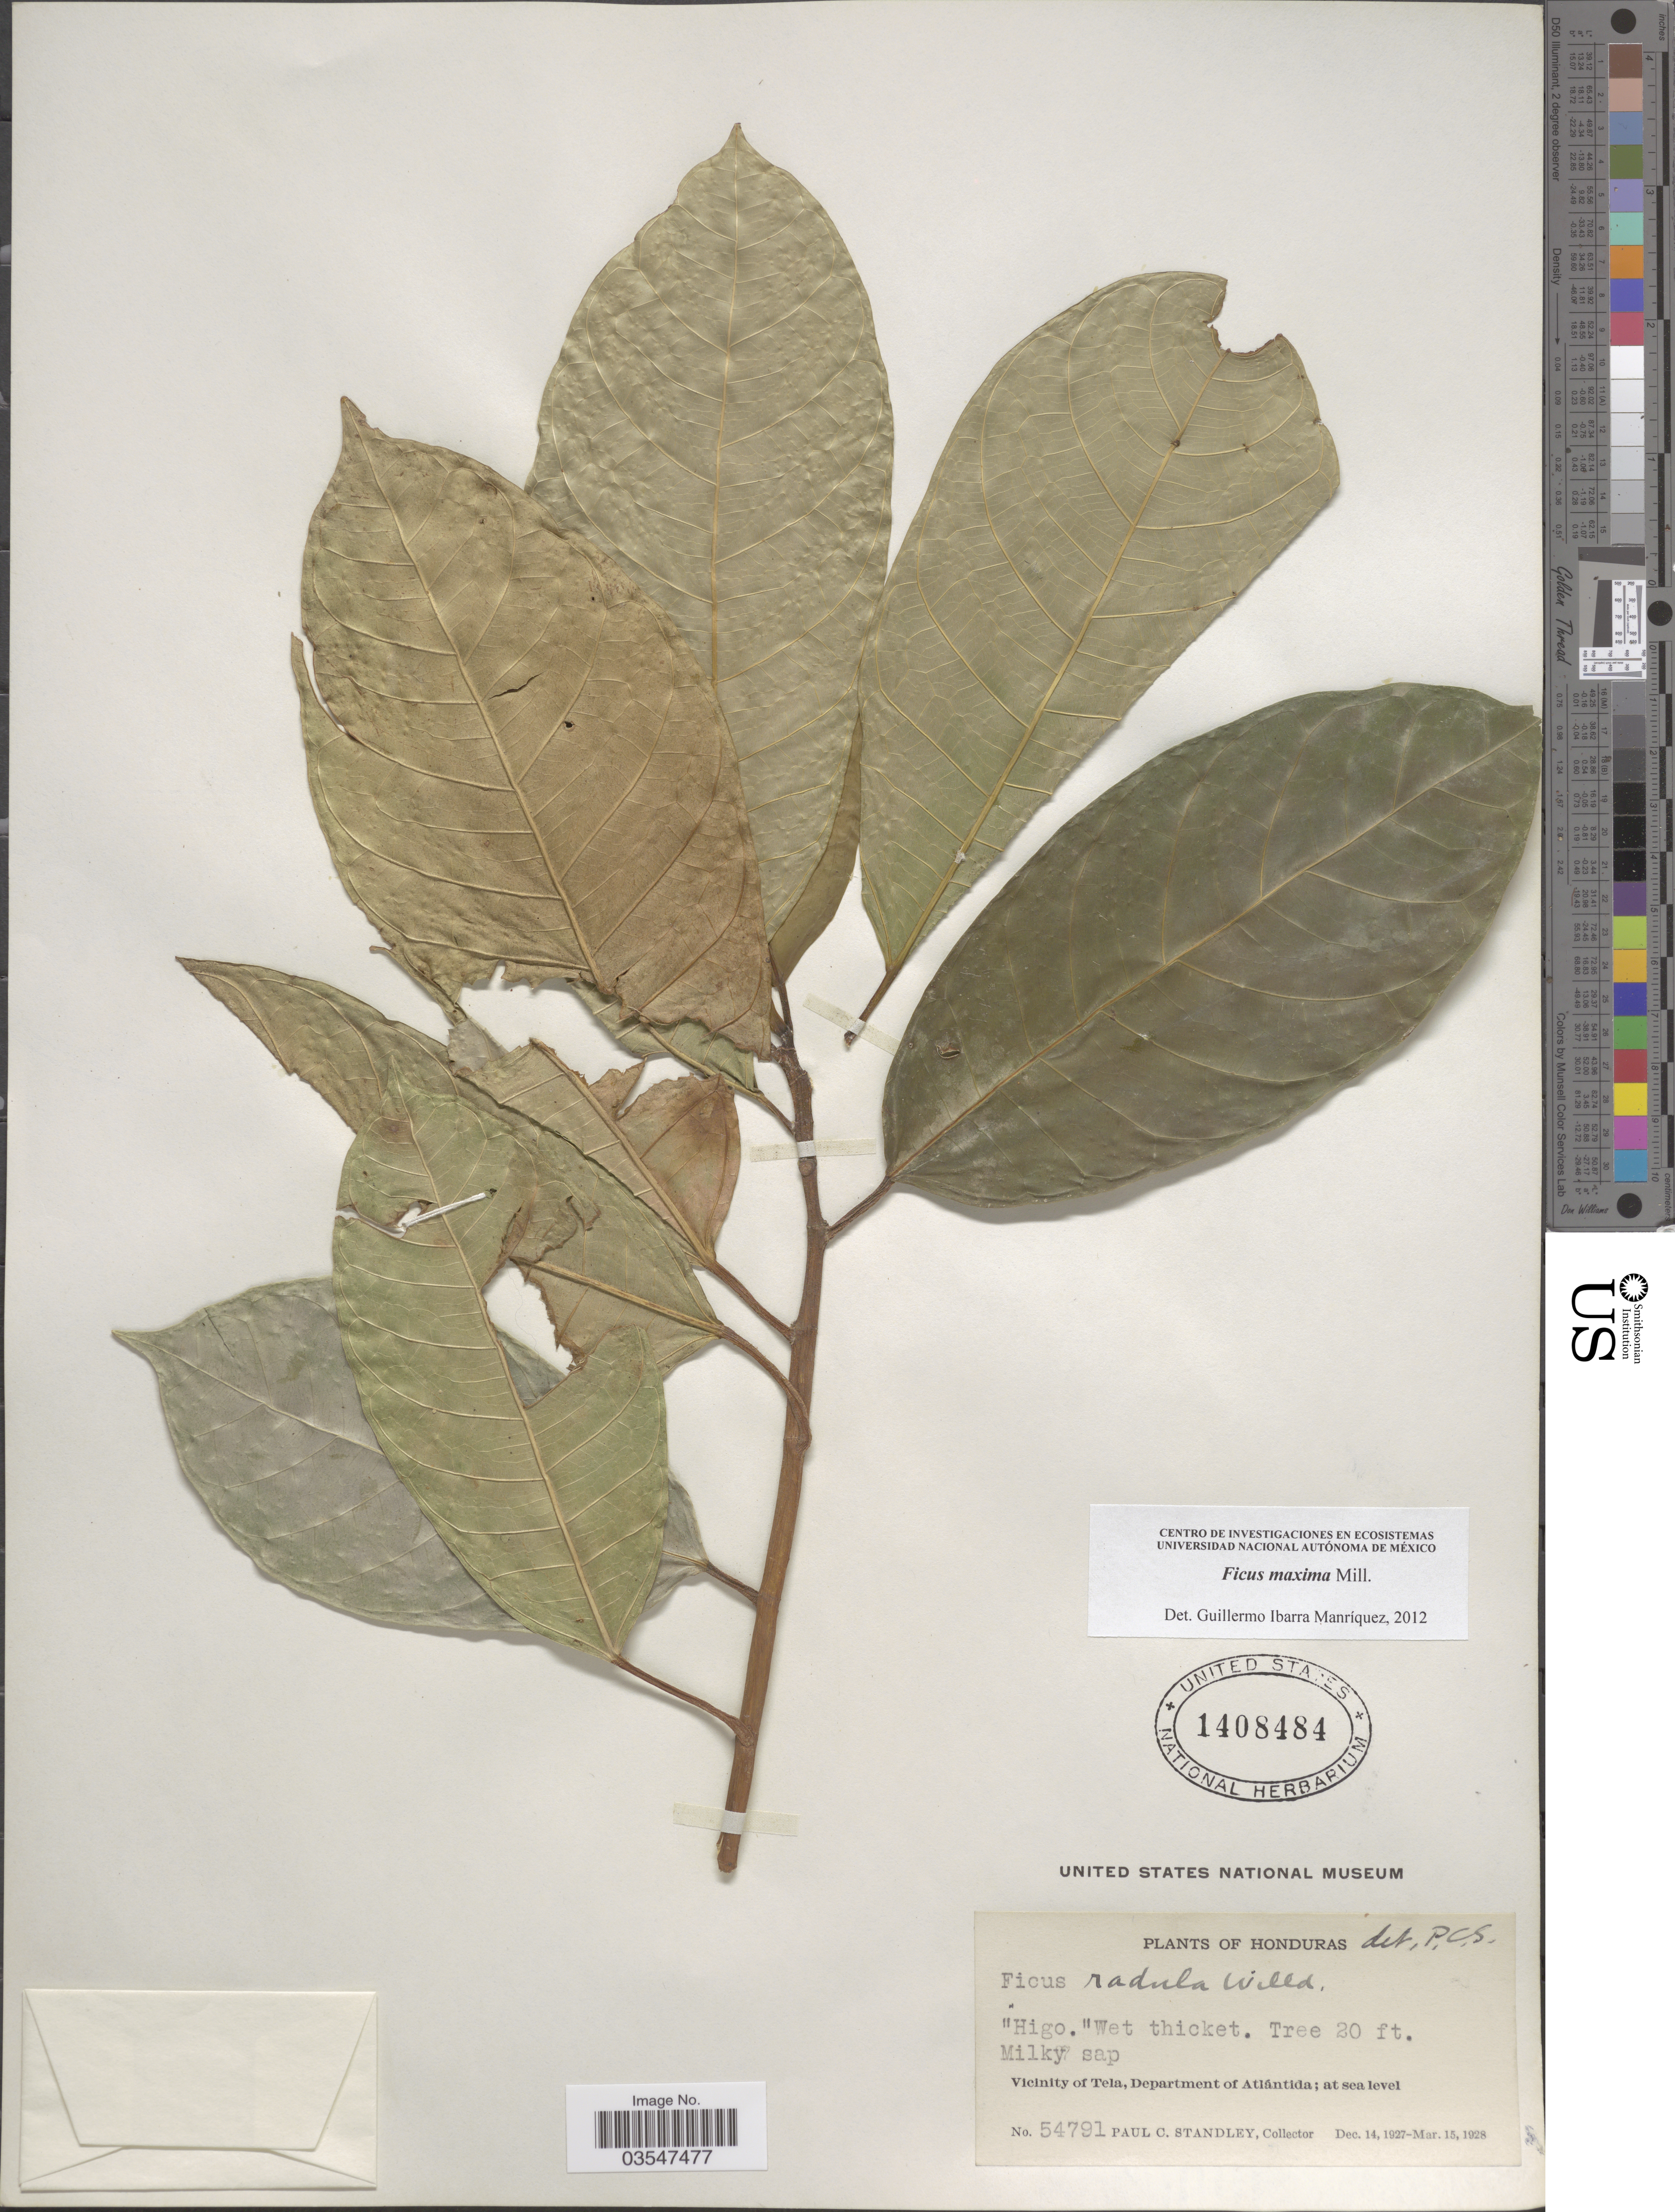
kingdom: Plantae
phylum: Tracheophyta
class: Magnoliopsida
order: Rosales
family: Moraceae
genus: Ficus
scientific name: Ficus maxima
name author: Mill.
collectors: P. C. Standley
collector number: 54791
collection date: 1927-12-14/1928-03-15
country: Honduras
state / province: Atlantida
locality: Vicinity of Tela, Department of Atlántida.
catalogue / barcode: US 1408484